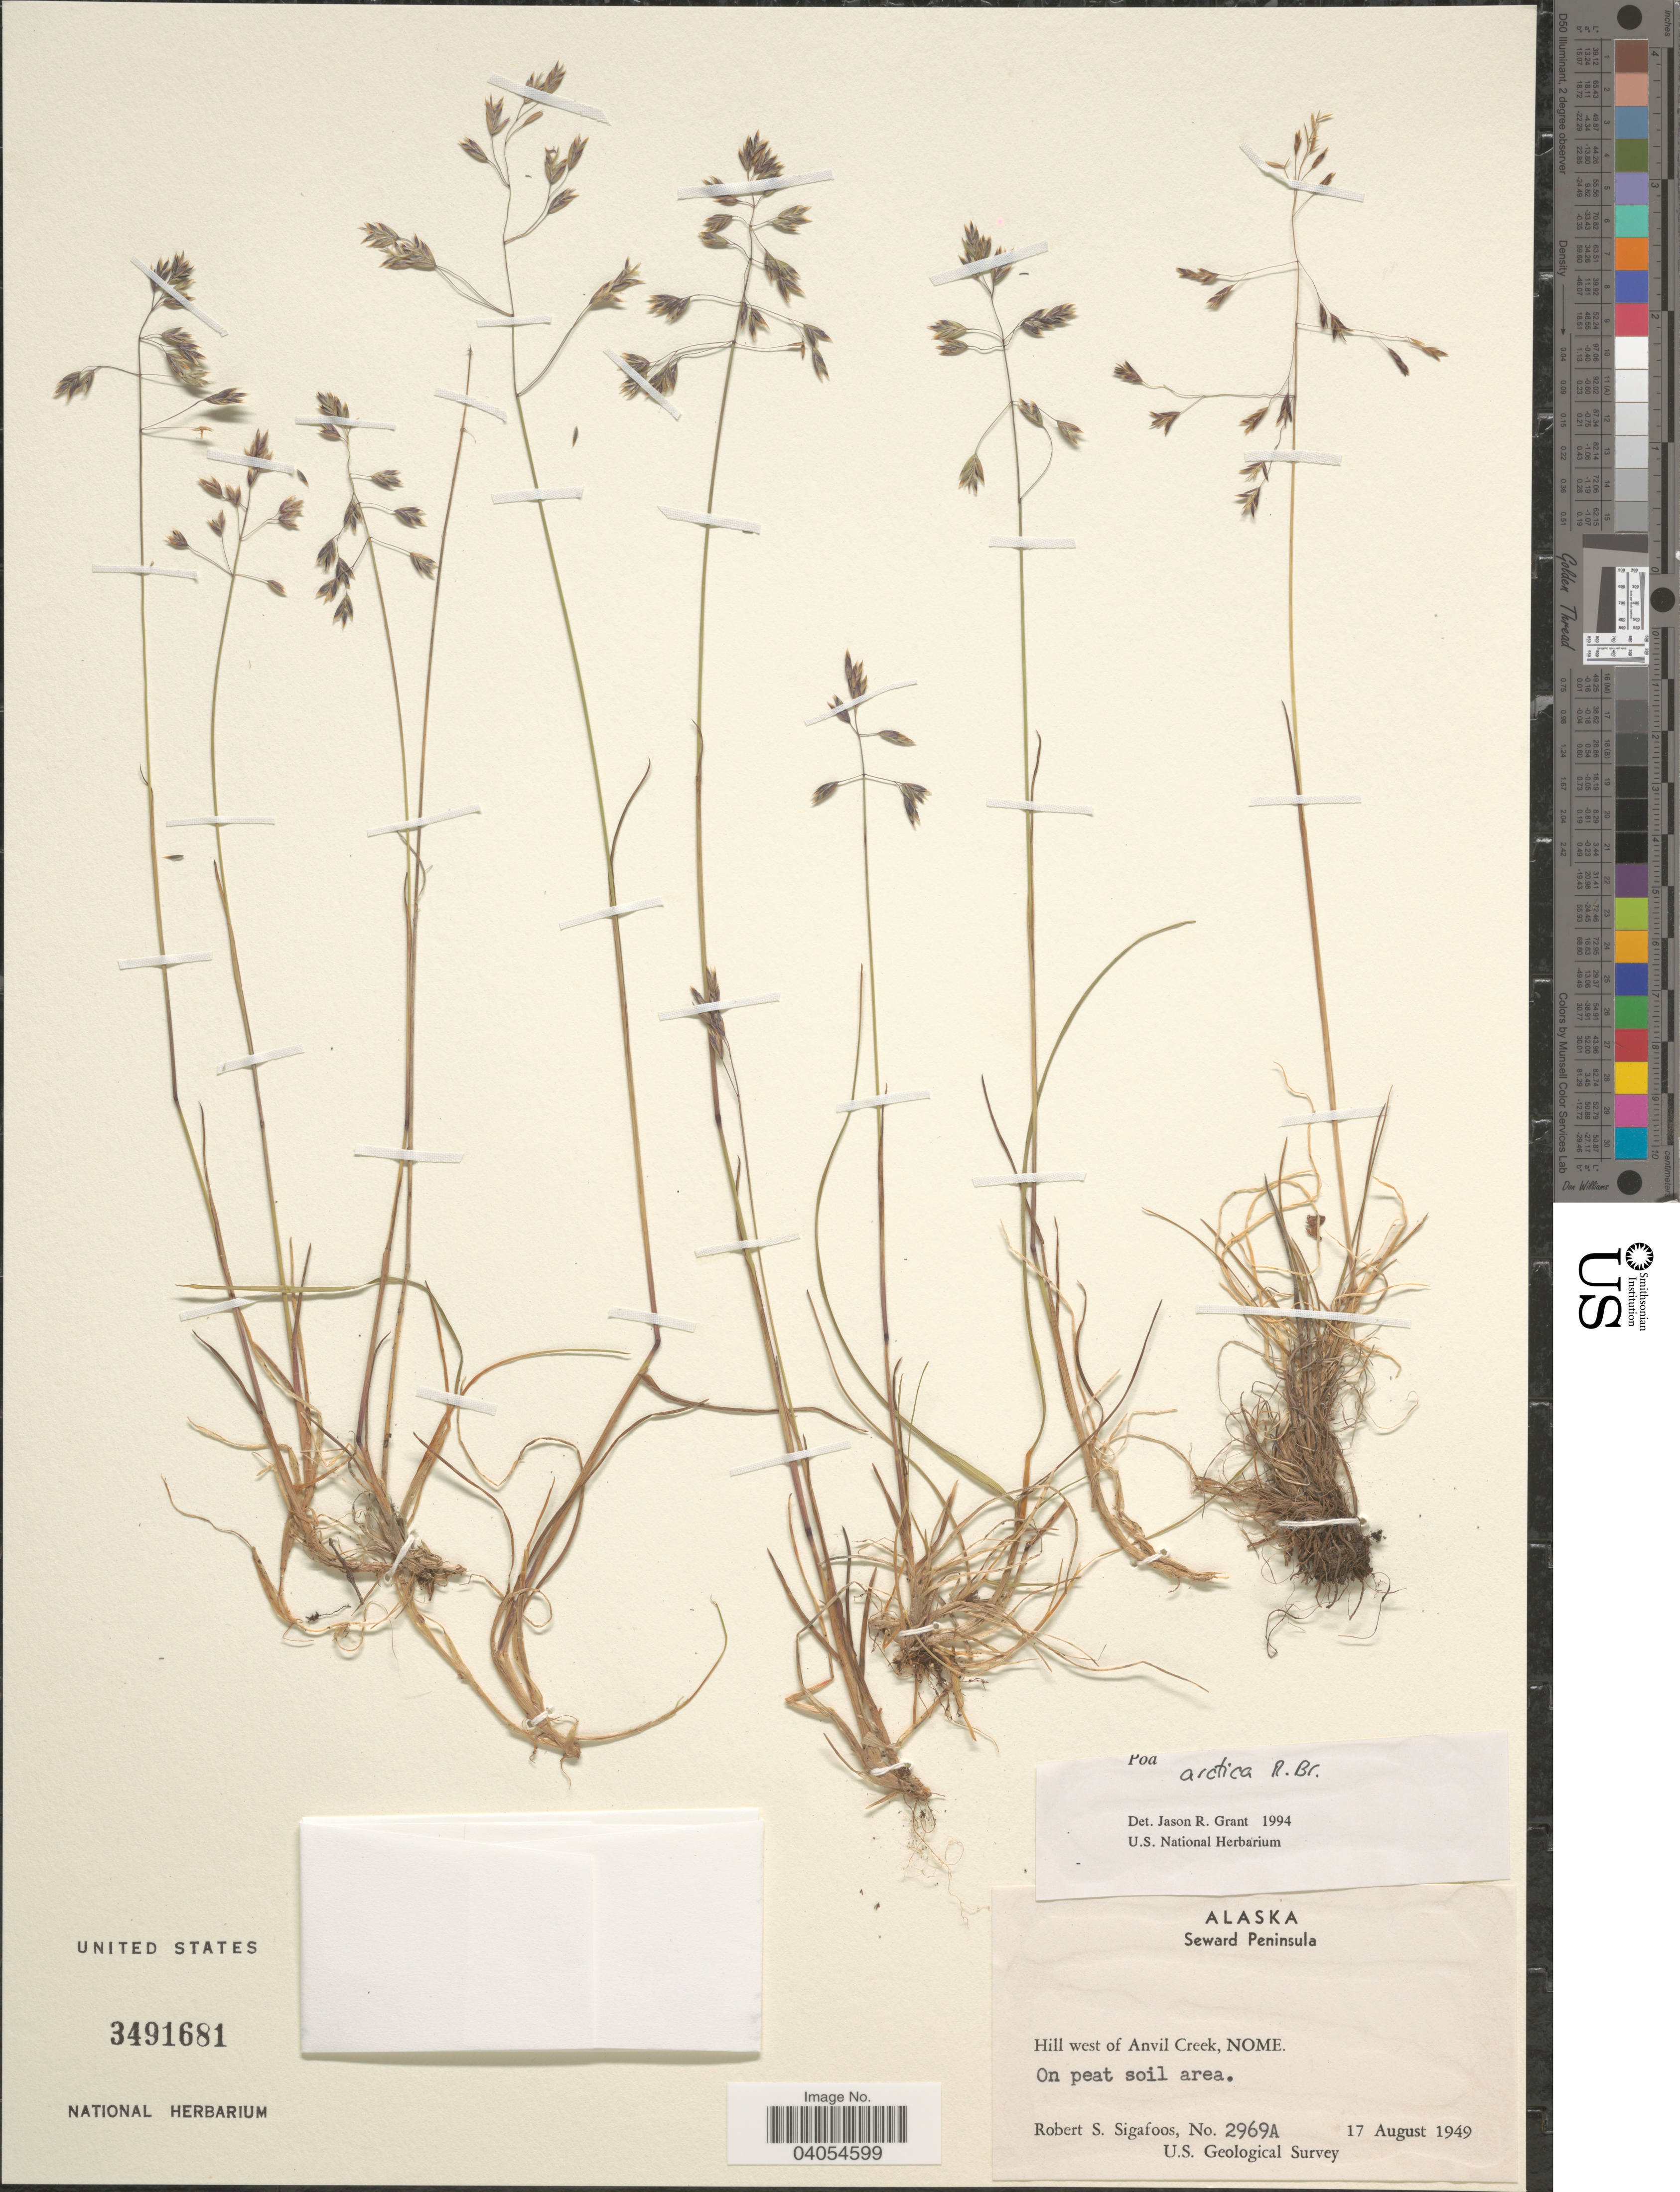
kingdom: Plantae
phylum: Tracheophyta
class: Liliopsida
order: Poales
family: Poaceae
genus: Poa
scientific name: Poa arctica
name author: R. Br.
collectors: R. Sigafoos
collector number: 2969A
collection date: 1949-08-17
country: United States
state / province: Alaska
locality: Seward Peninsula. Hill west of Anvil Creek, Nome.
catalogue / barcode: US 3491681